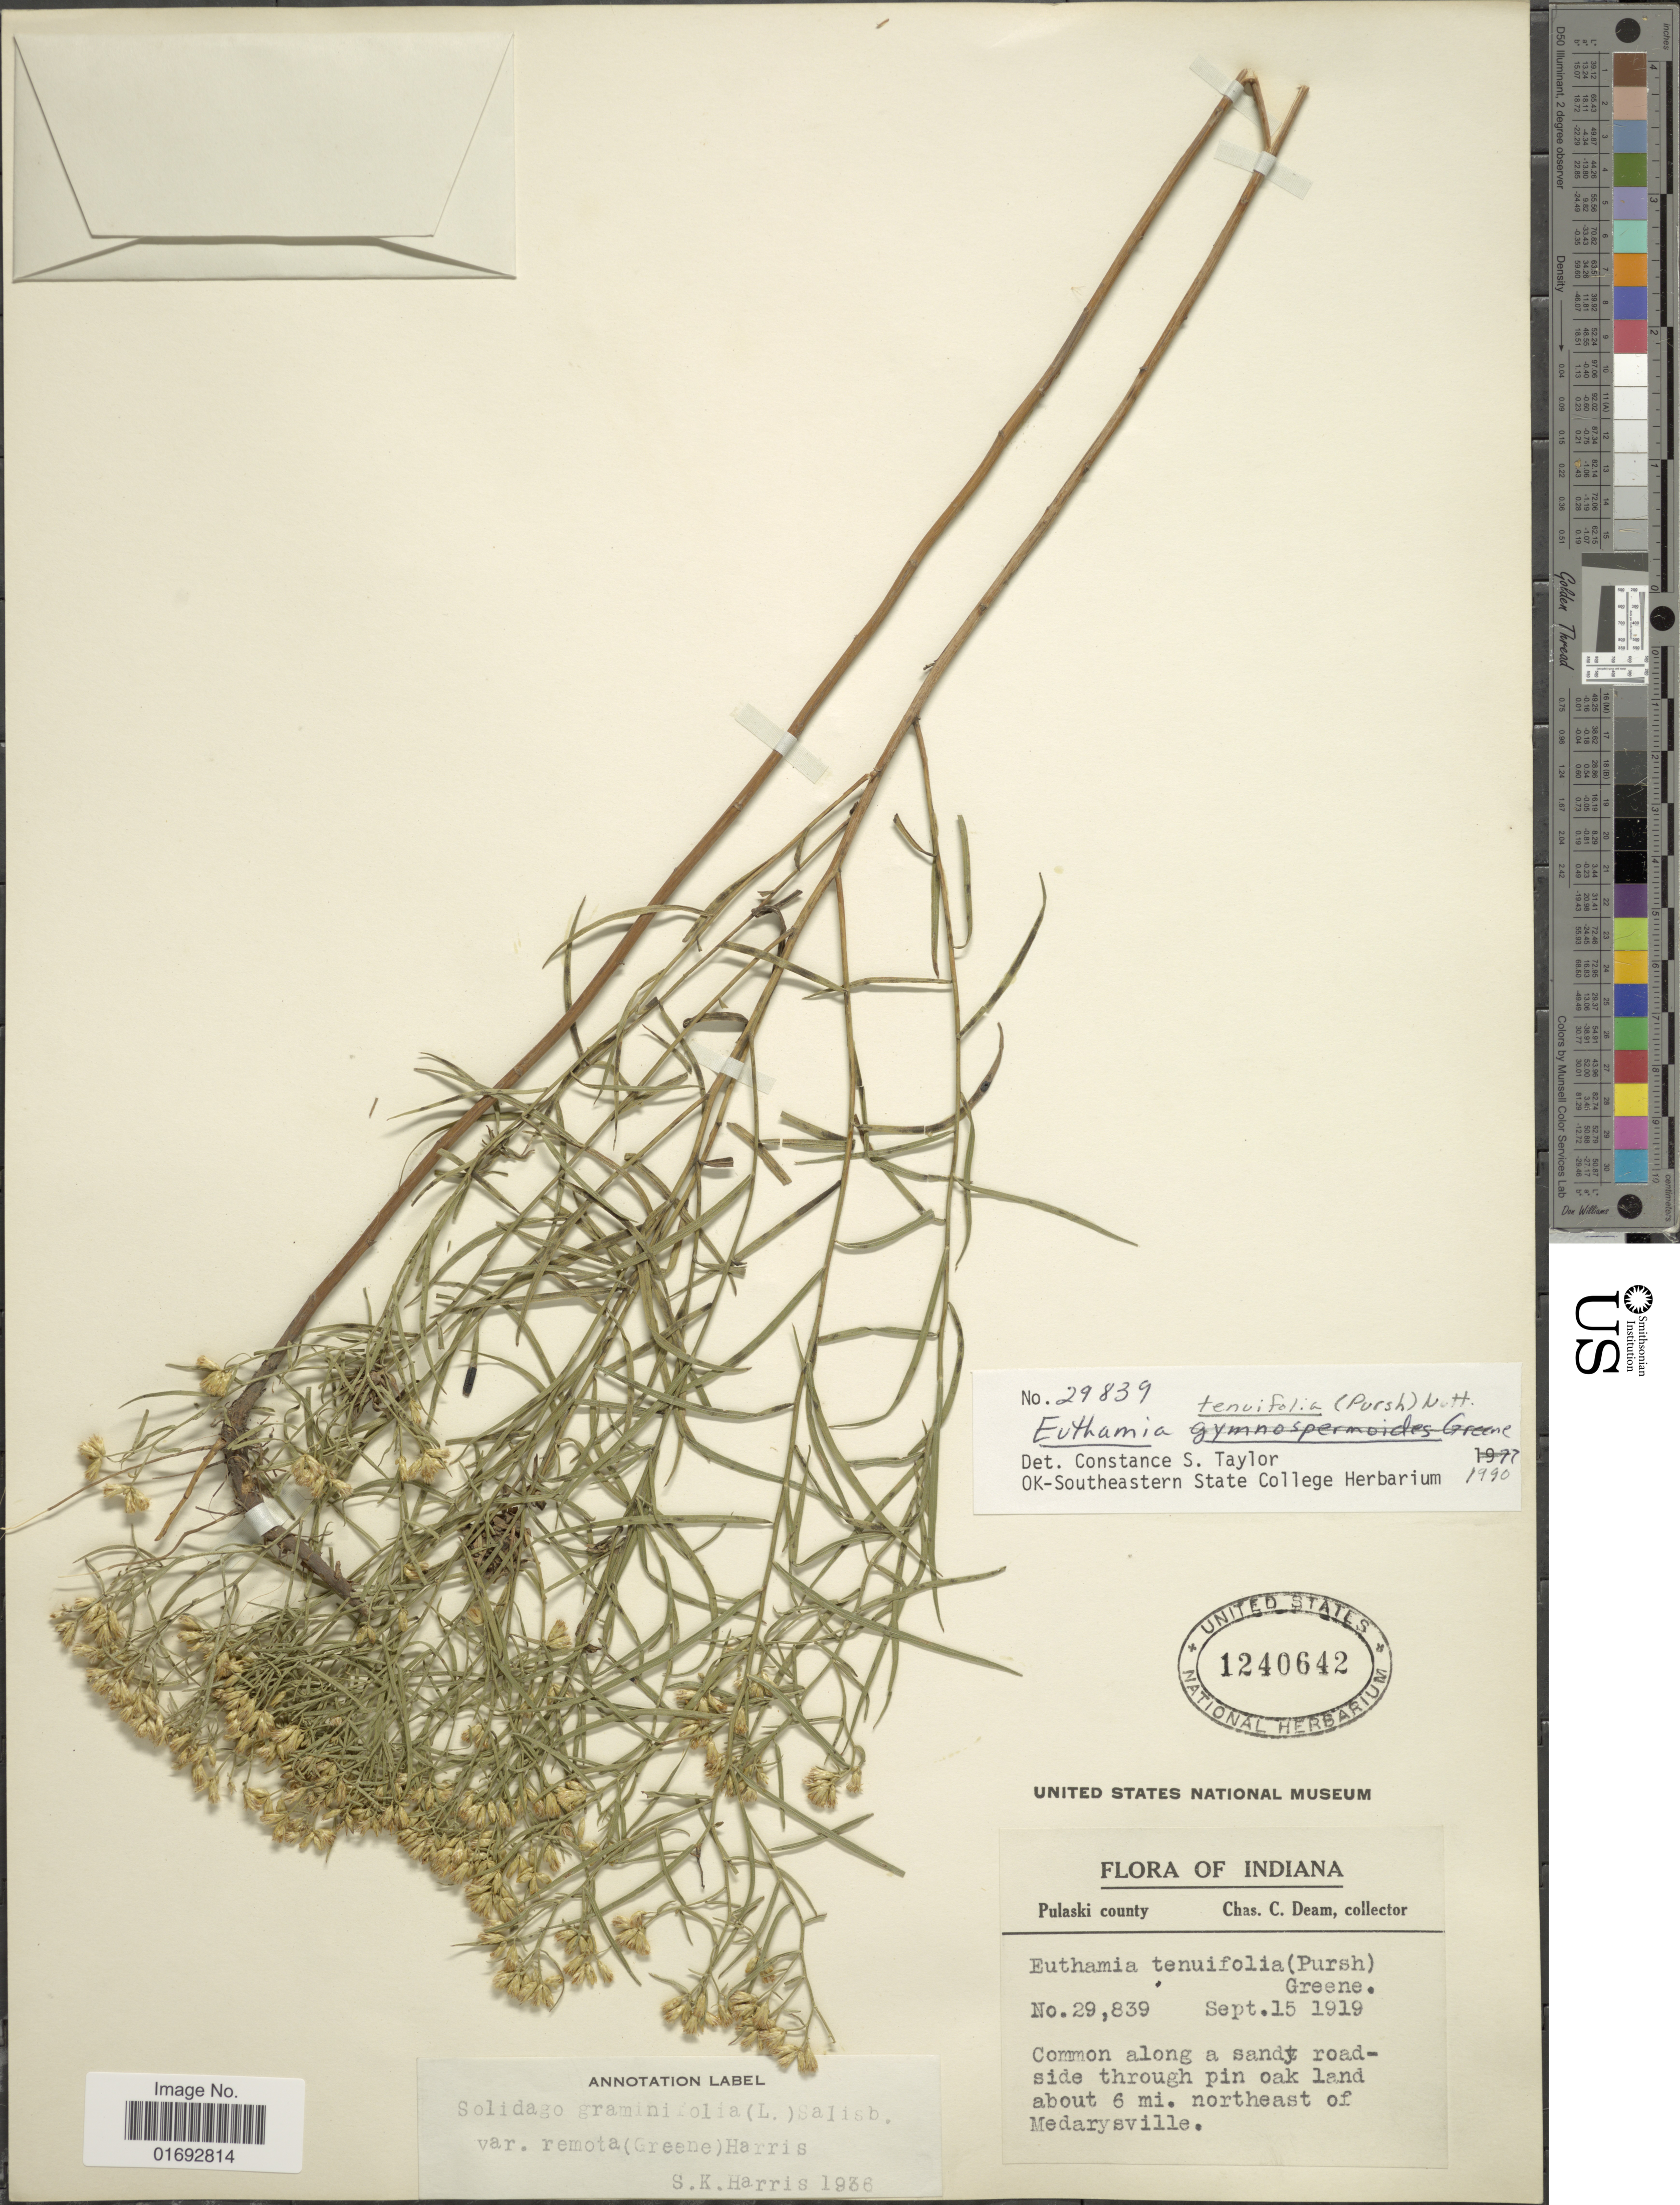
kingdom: Plantae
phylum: Tracheophyta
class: Magnoliopsida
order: Asterales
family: Asteraceae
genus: Euthamia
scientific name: Euthamia tenuifolia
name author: (Pursh) Nutt.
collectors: C. C. Deam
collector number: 29839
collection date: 1919-09-15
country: United States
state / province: Indiana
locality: Pulaski County, about 6 mi. northeast of Medarysville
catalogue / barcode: US 1240642